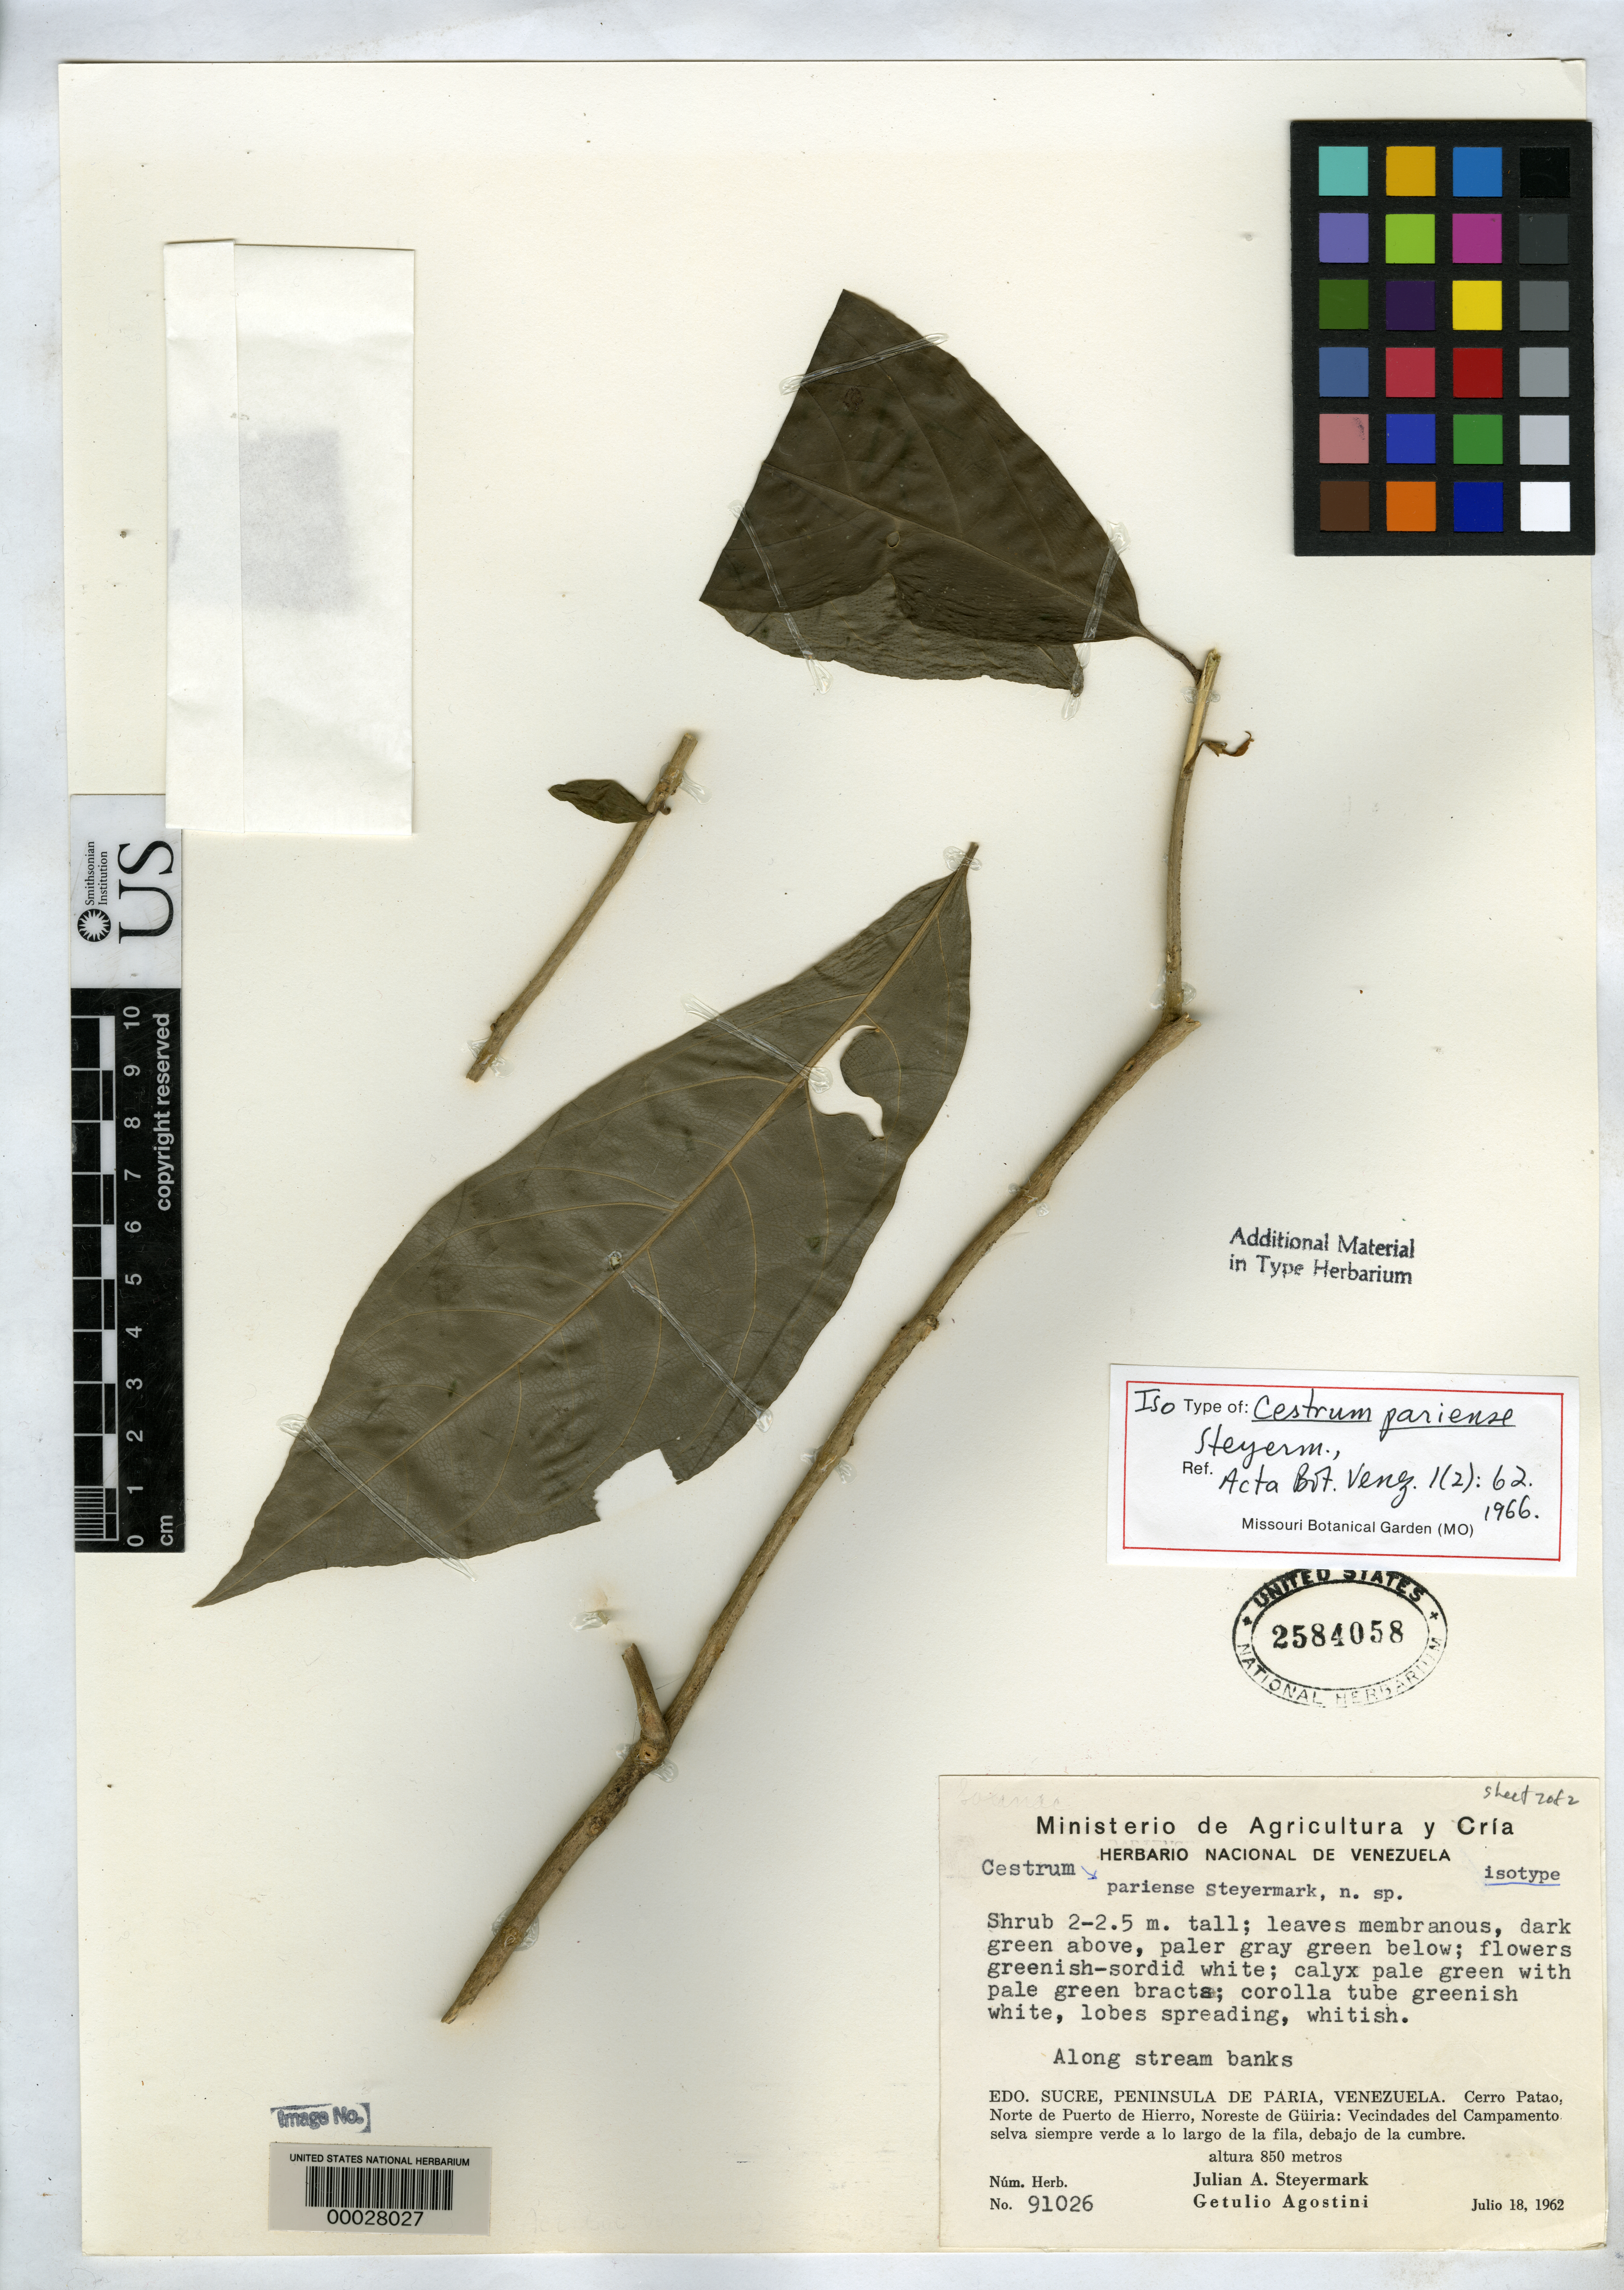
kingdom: Plantae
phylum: Tracheophyta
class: Magnoliopsida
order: Solanales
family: Solanaceae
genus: Cestrum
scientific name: Cestrum pariense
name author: Steyerm.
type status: Isotype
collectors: J. Steyermark & G. Agostini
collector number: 91026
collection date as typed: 18 Jul 1962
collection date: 1962-07-18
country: Venezuela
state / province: Sucre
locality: Peninsula de Paria, Cerropatao, N de Puerto de Hierro, NE de Guiria, vecinidades del campamento.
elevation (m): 850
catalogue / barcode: US 2584058